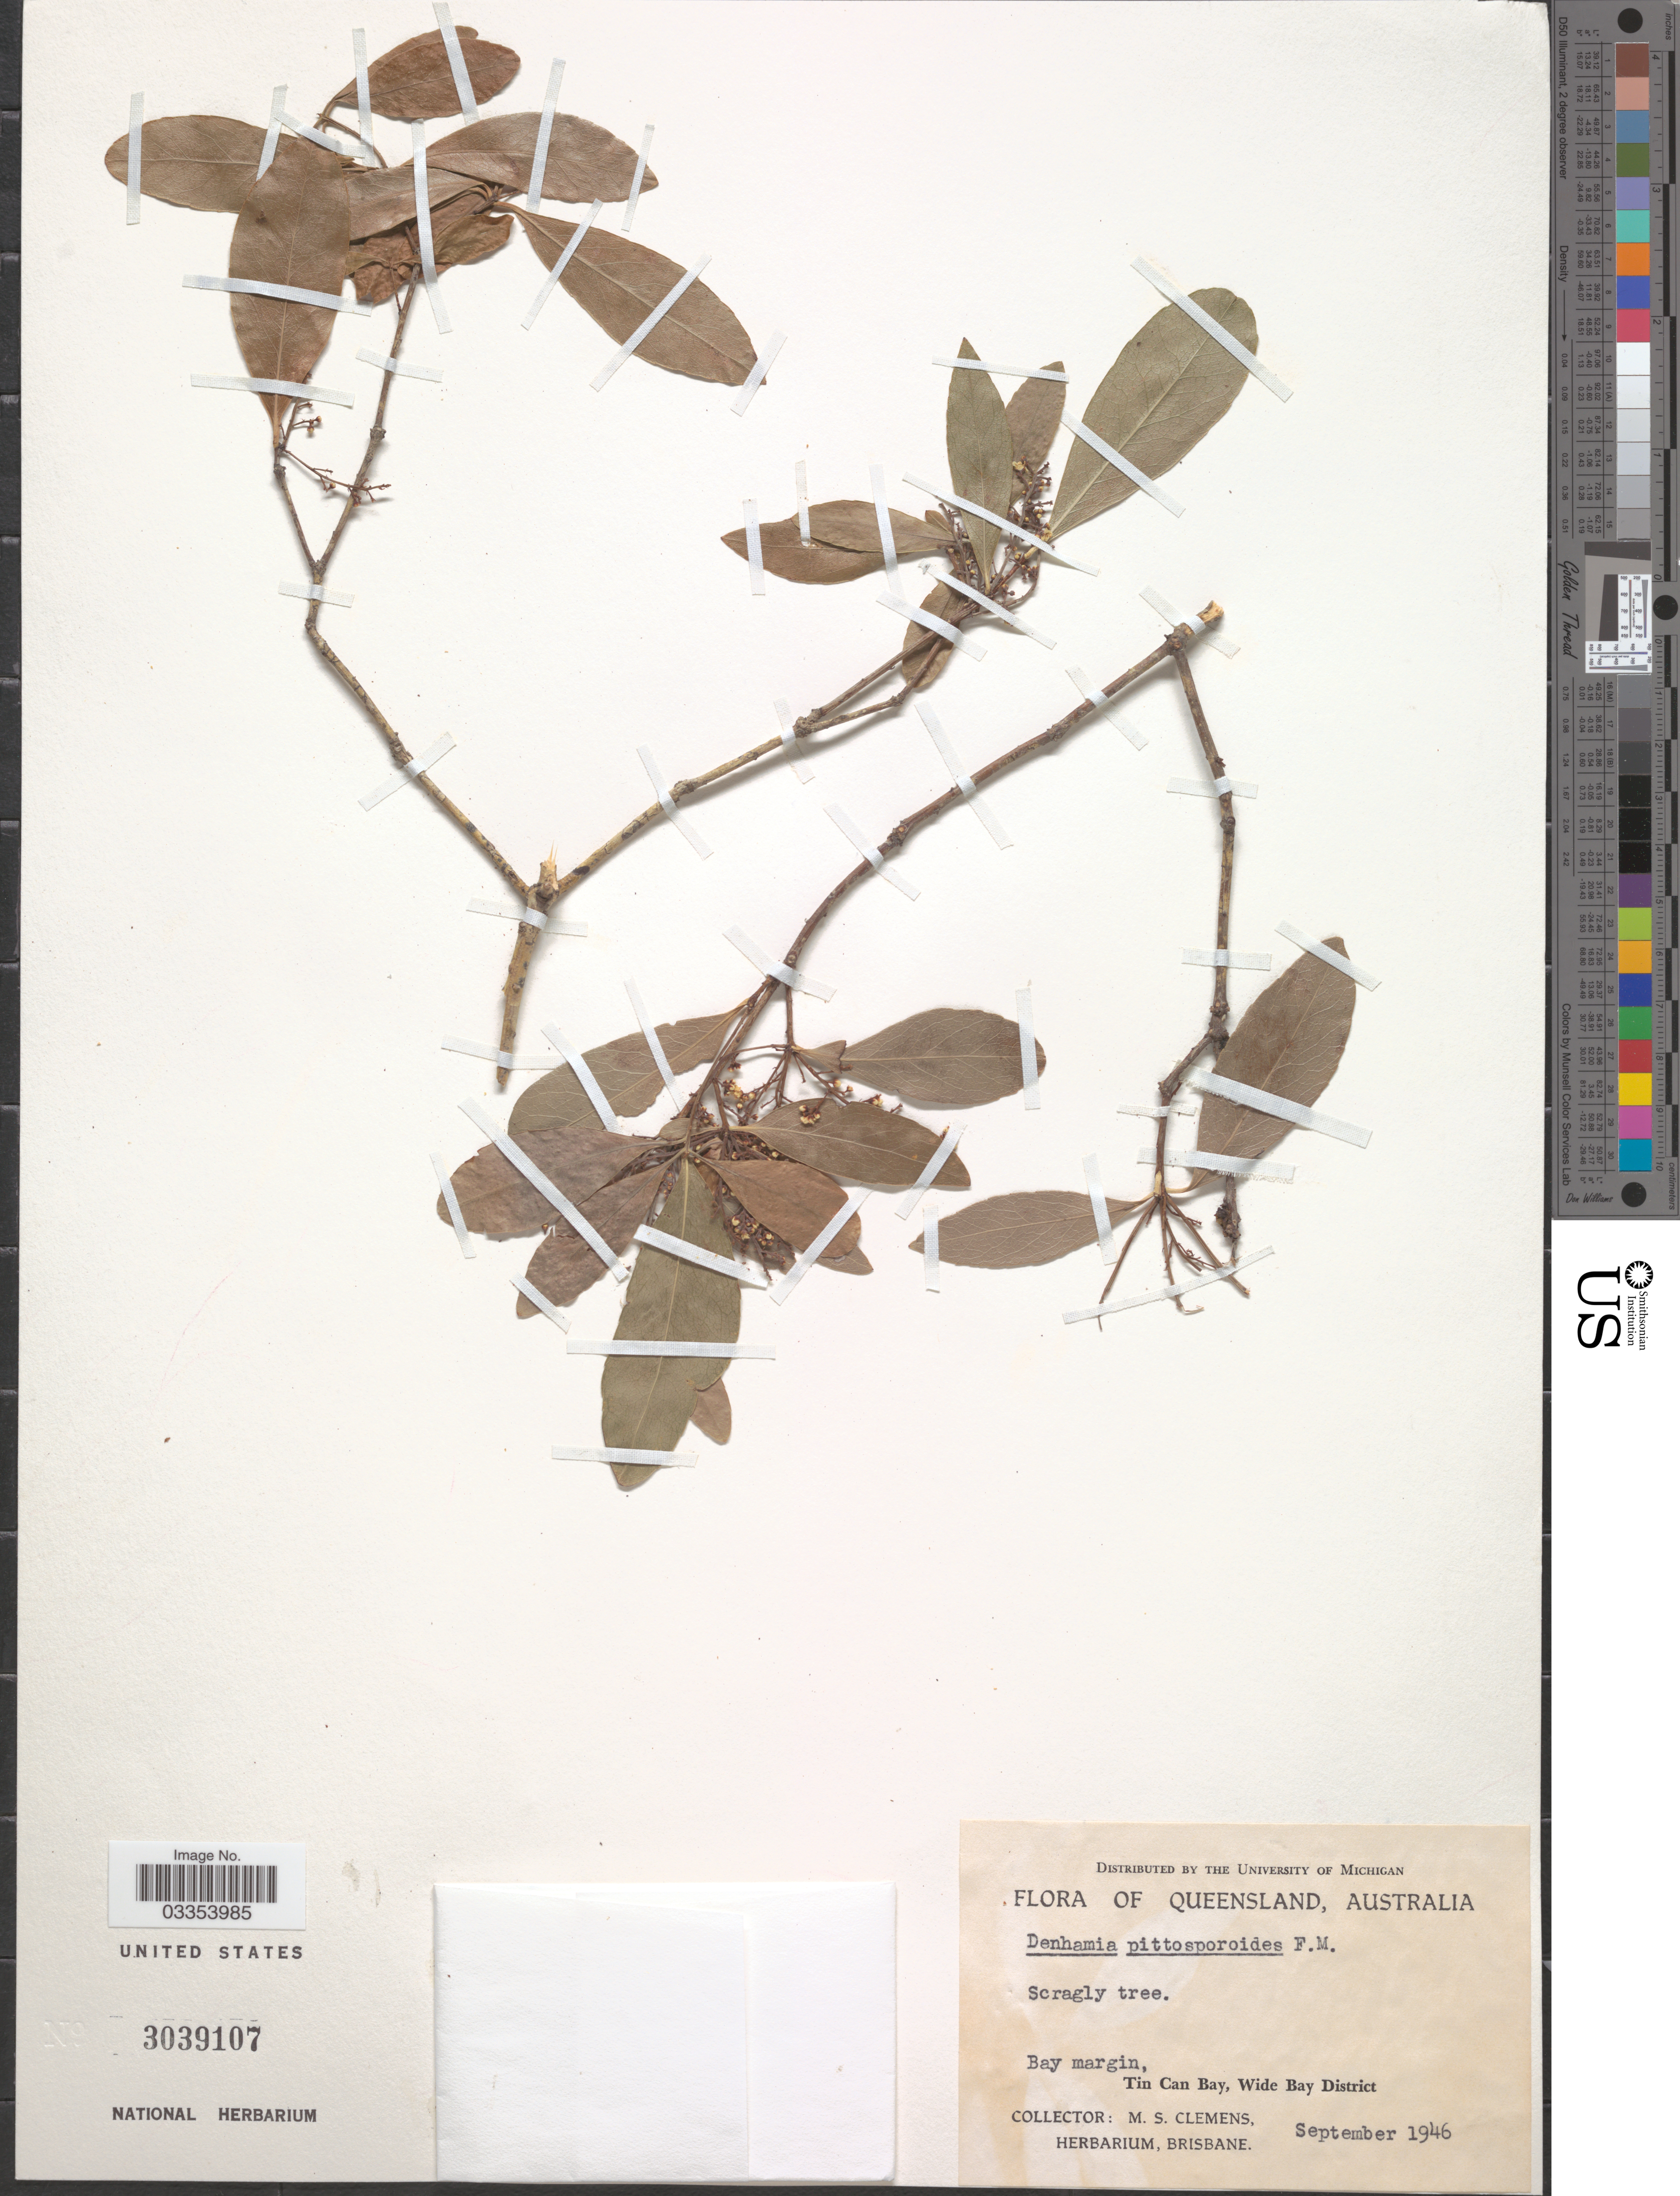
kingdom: Plantae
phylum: Tracheophyta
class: Magnoliopsida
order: Celastrales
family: Celastraceae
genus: Denhamia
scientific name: Denhamia pittosporoides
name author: F. Muell.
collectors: M. S. Clemens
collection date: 1946-09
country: Australia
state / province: Queensland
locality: Bay margin, Tin Can Bay, Wide Bay District.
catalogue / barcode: US 3039107